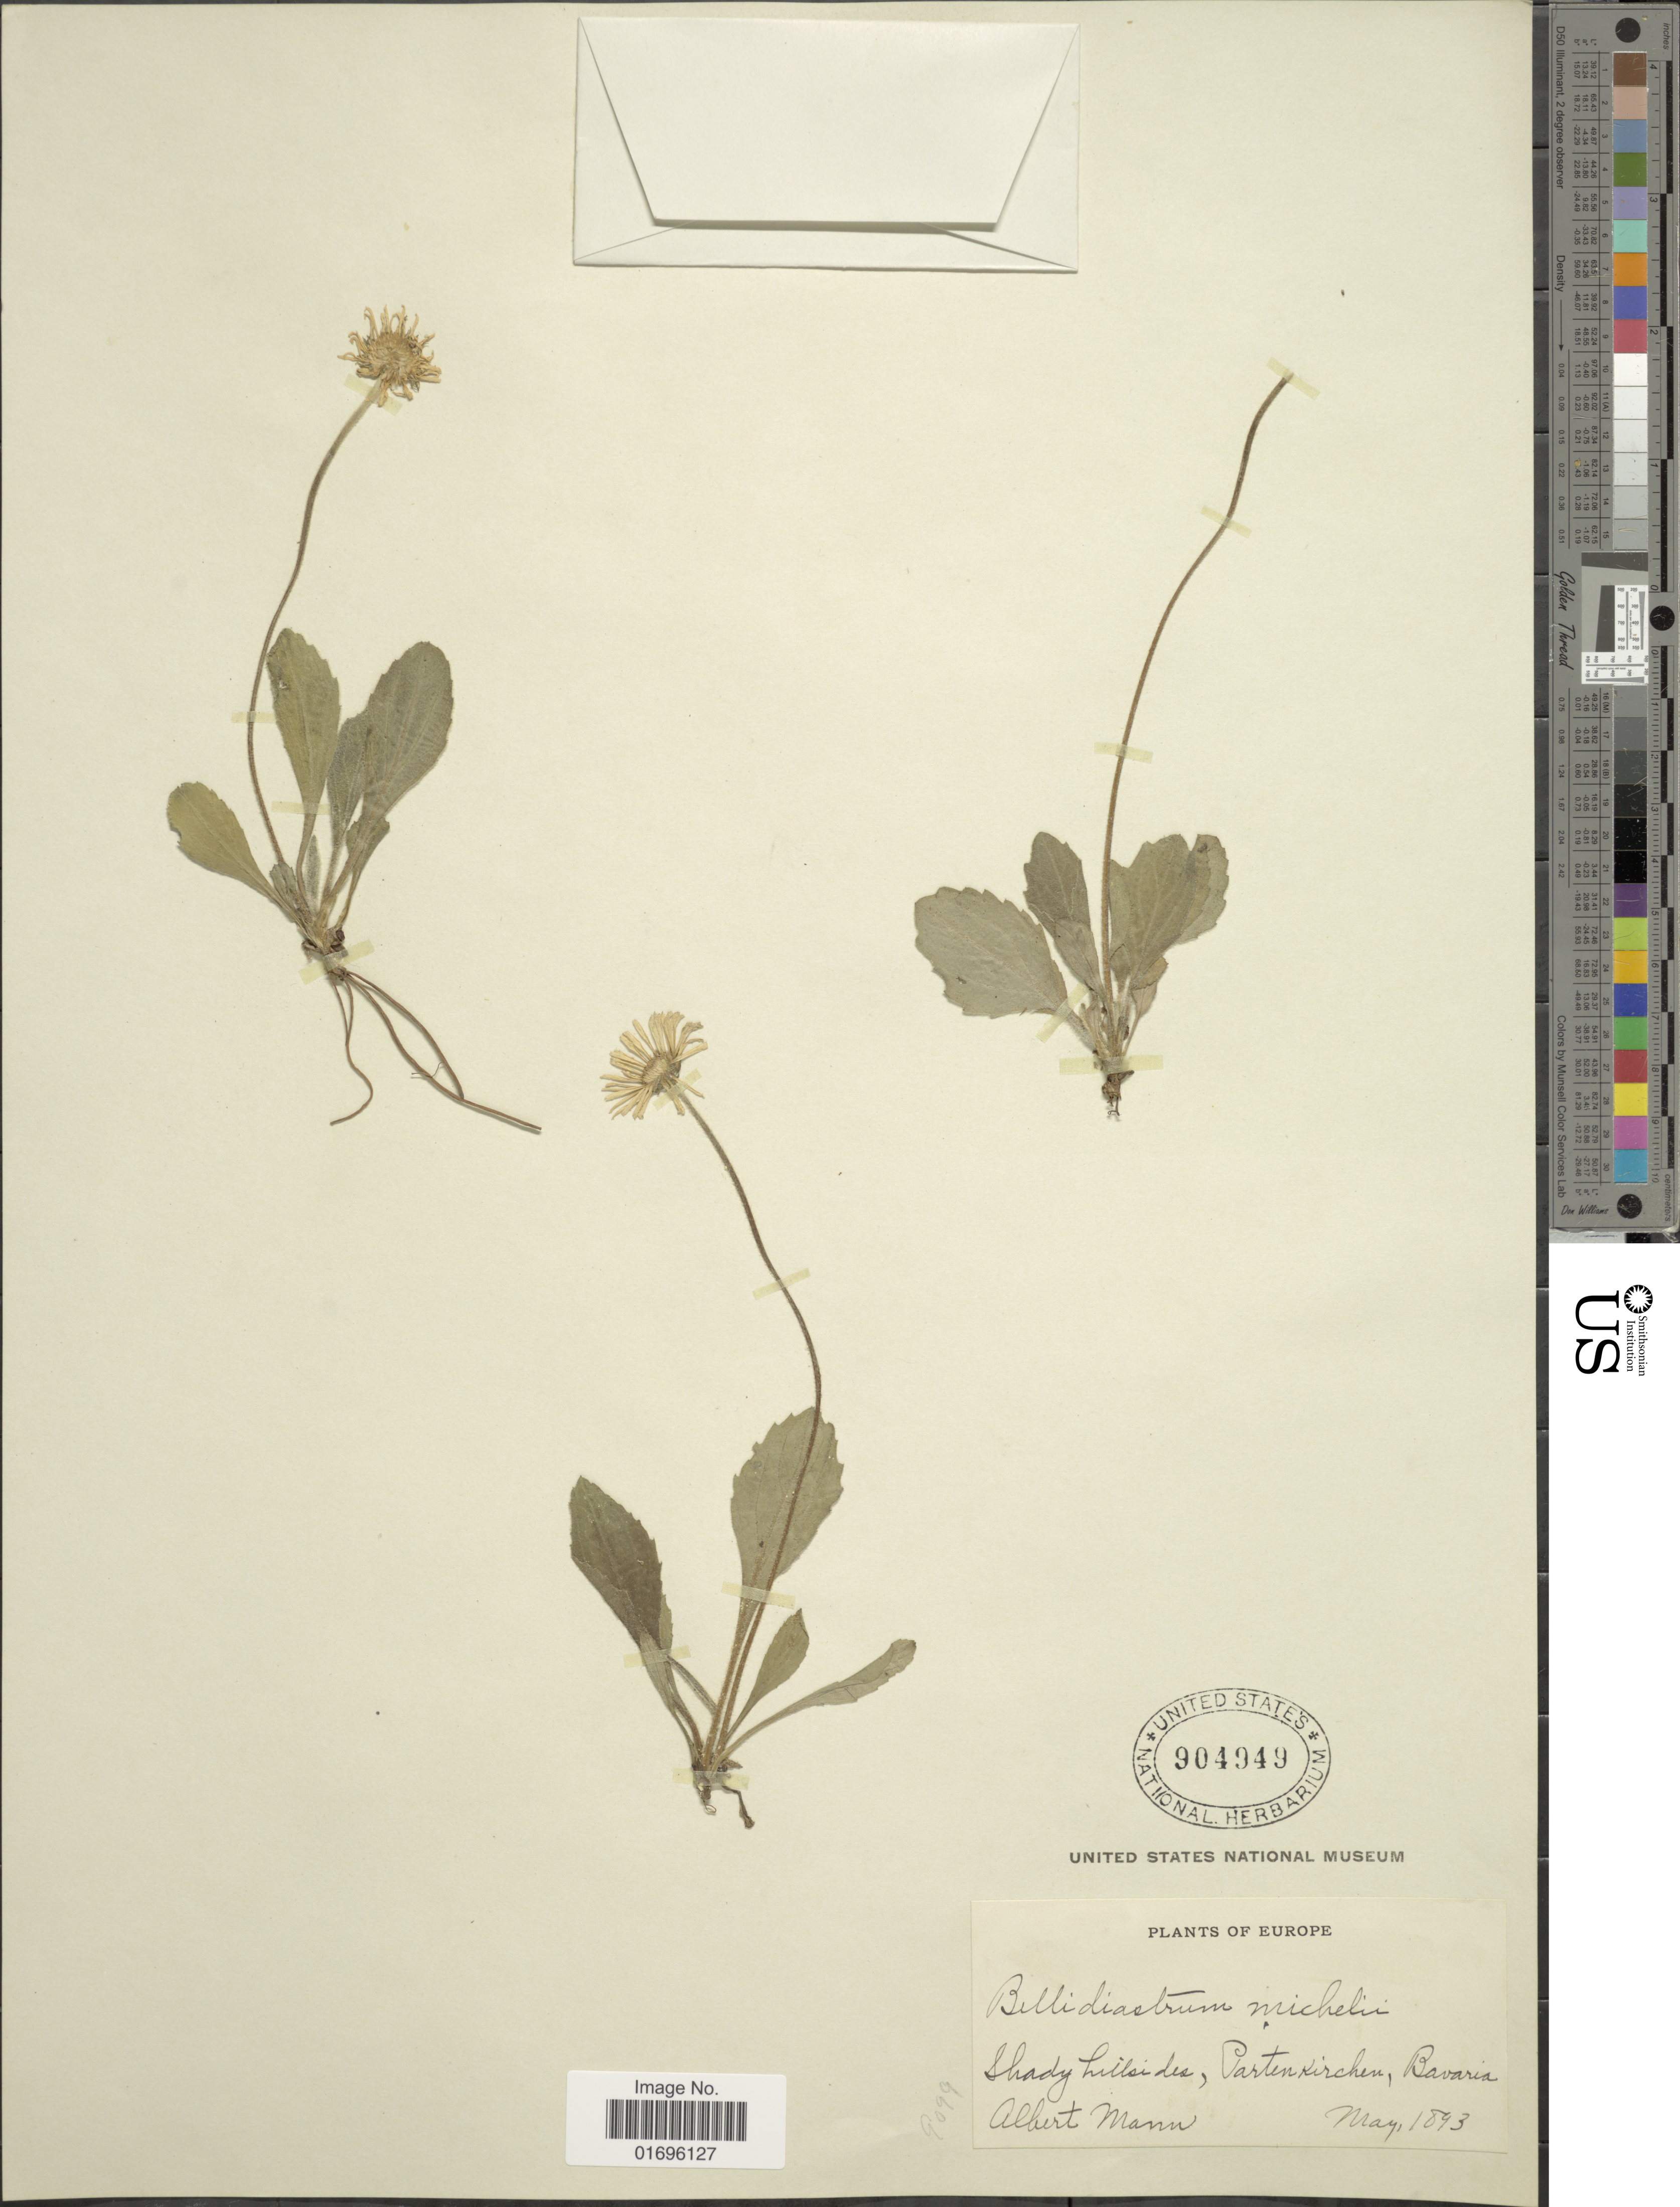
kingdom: Plantae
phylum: Tracheophyta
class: Magnoliopsida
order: Asterales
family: Asteraceae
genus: Aster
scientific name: Aster bellidiastrum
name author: (L.) Scop.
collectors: A. Mann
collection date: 1893-05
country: Germany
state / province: Bayern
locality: Shady hillsides, Parten Kirchen, Bavaria.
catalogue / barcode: US 904949